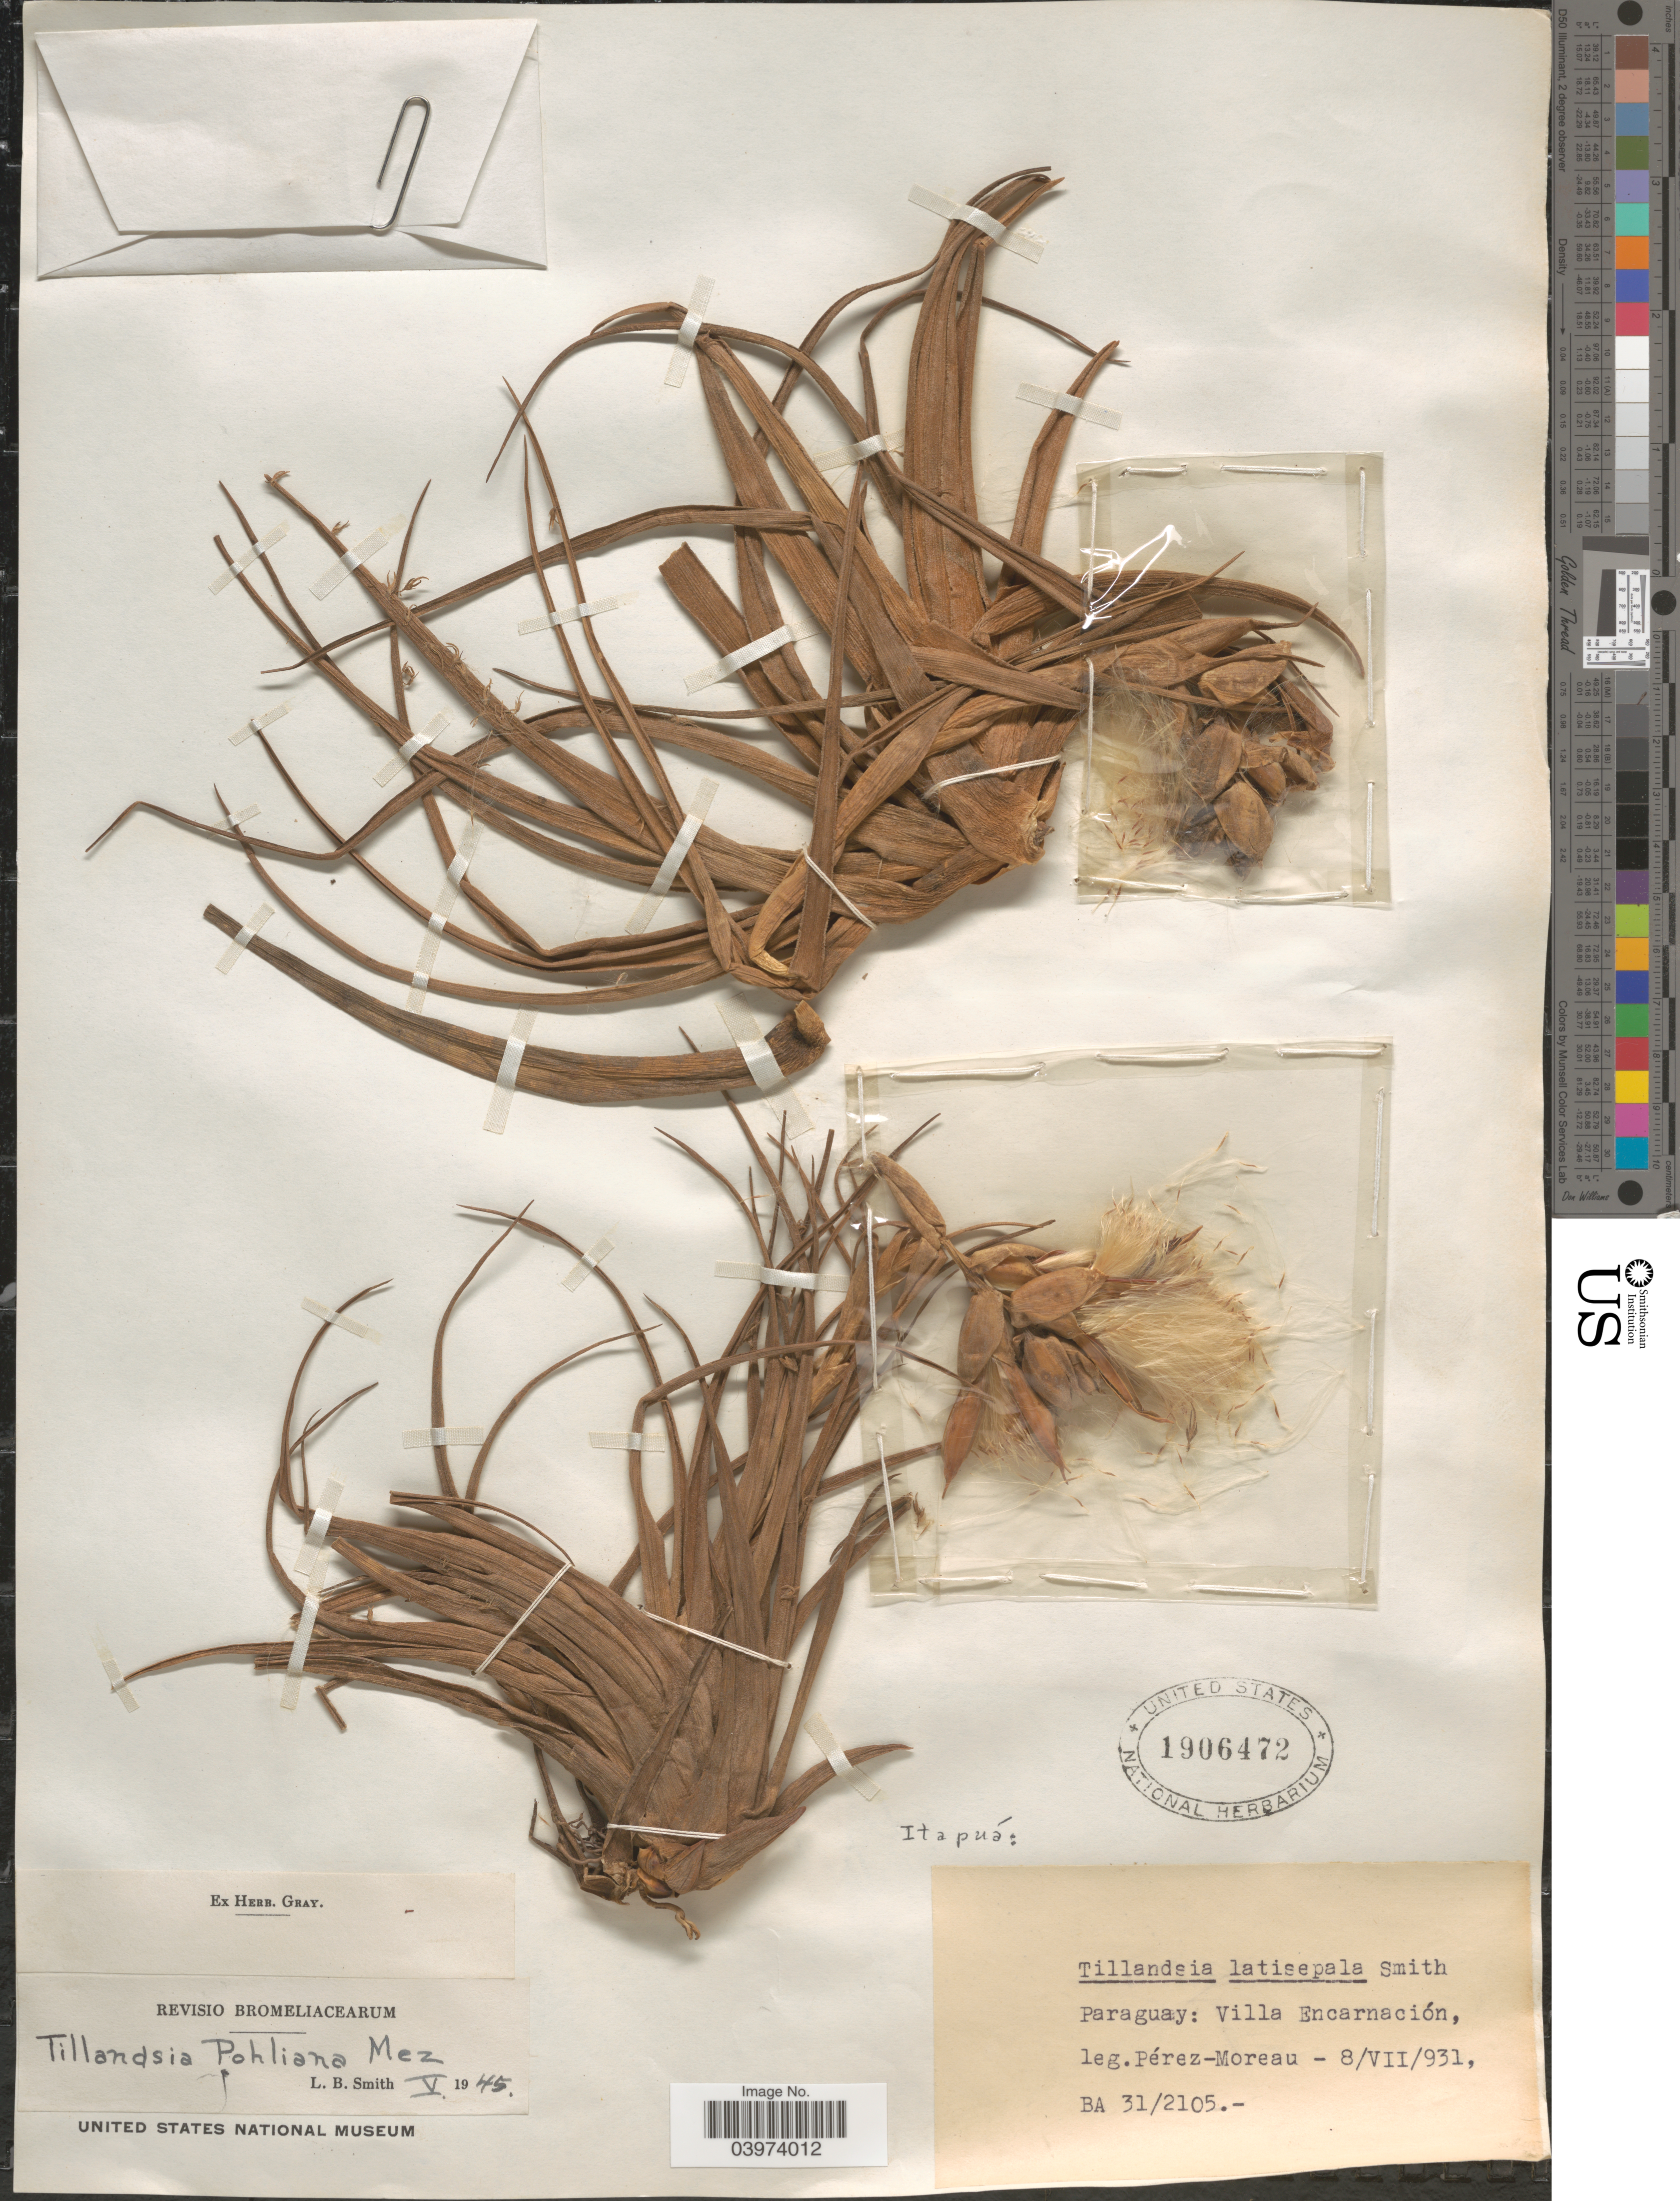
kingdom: Plantae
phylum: Tracheophyta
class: Liliopsida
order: Poales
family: Bromeliaceae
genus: Tillandsia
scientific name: Tillandsia pohliana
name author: Mez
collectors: P. Moreau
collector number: BA 31/2105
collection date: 1931-07-08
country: Paraguay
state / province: Itapua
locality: Villa Encarnación.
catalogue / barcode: US 1906472